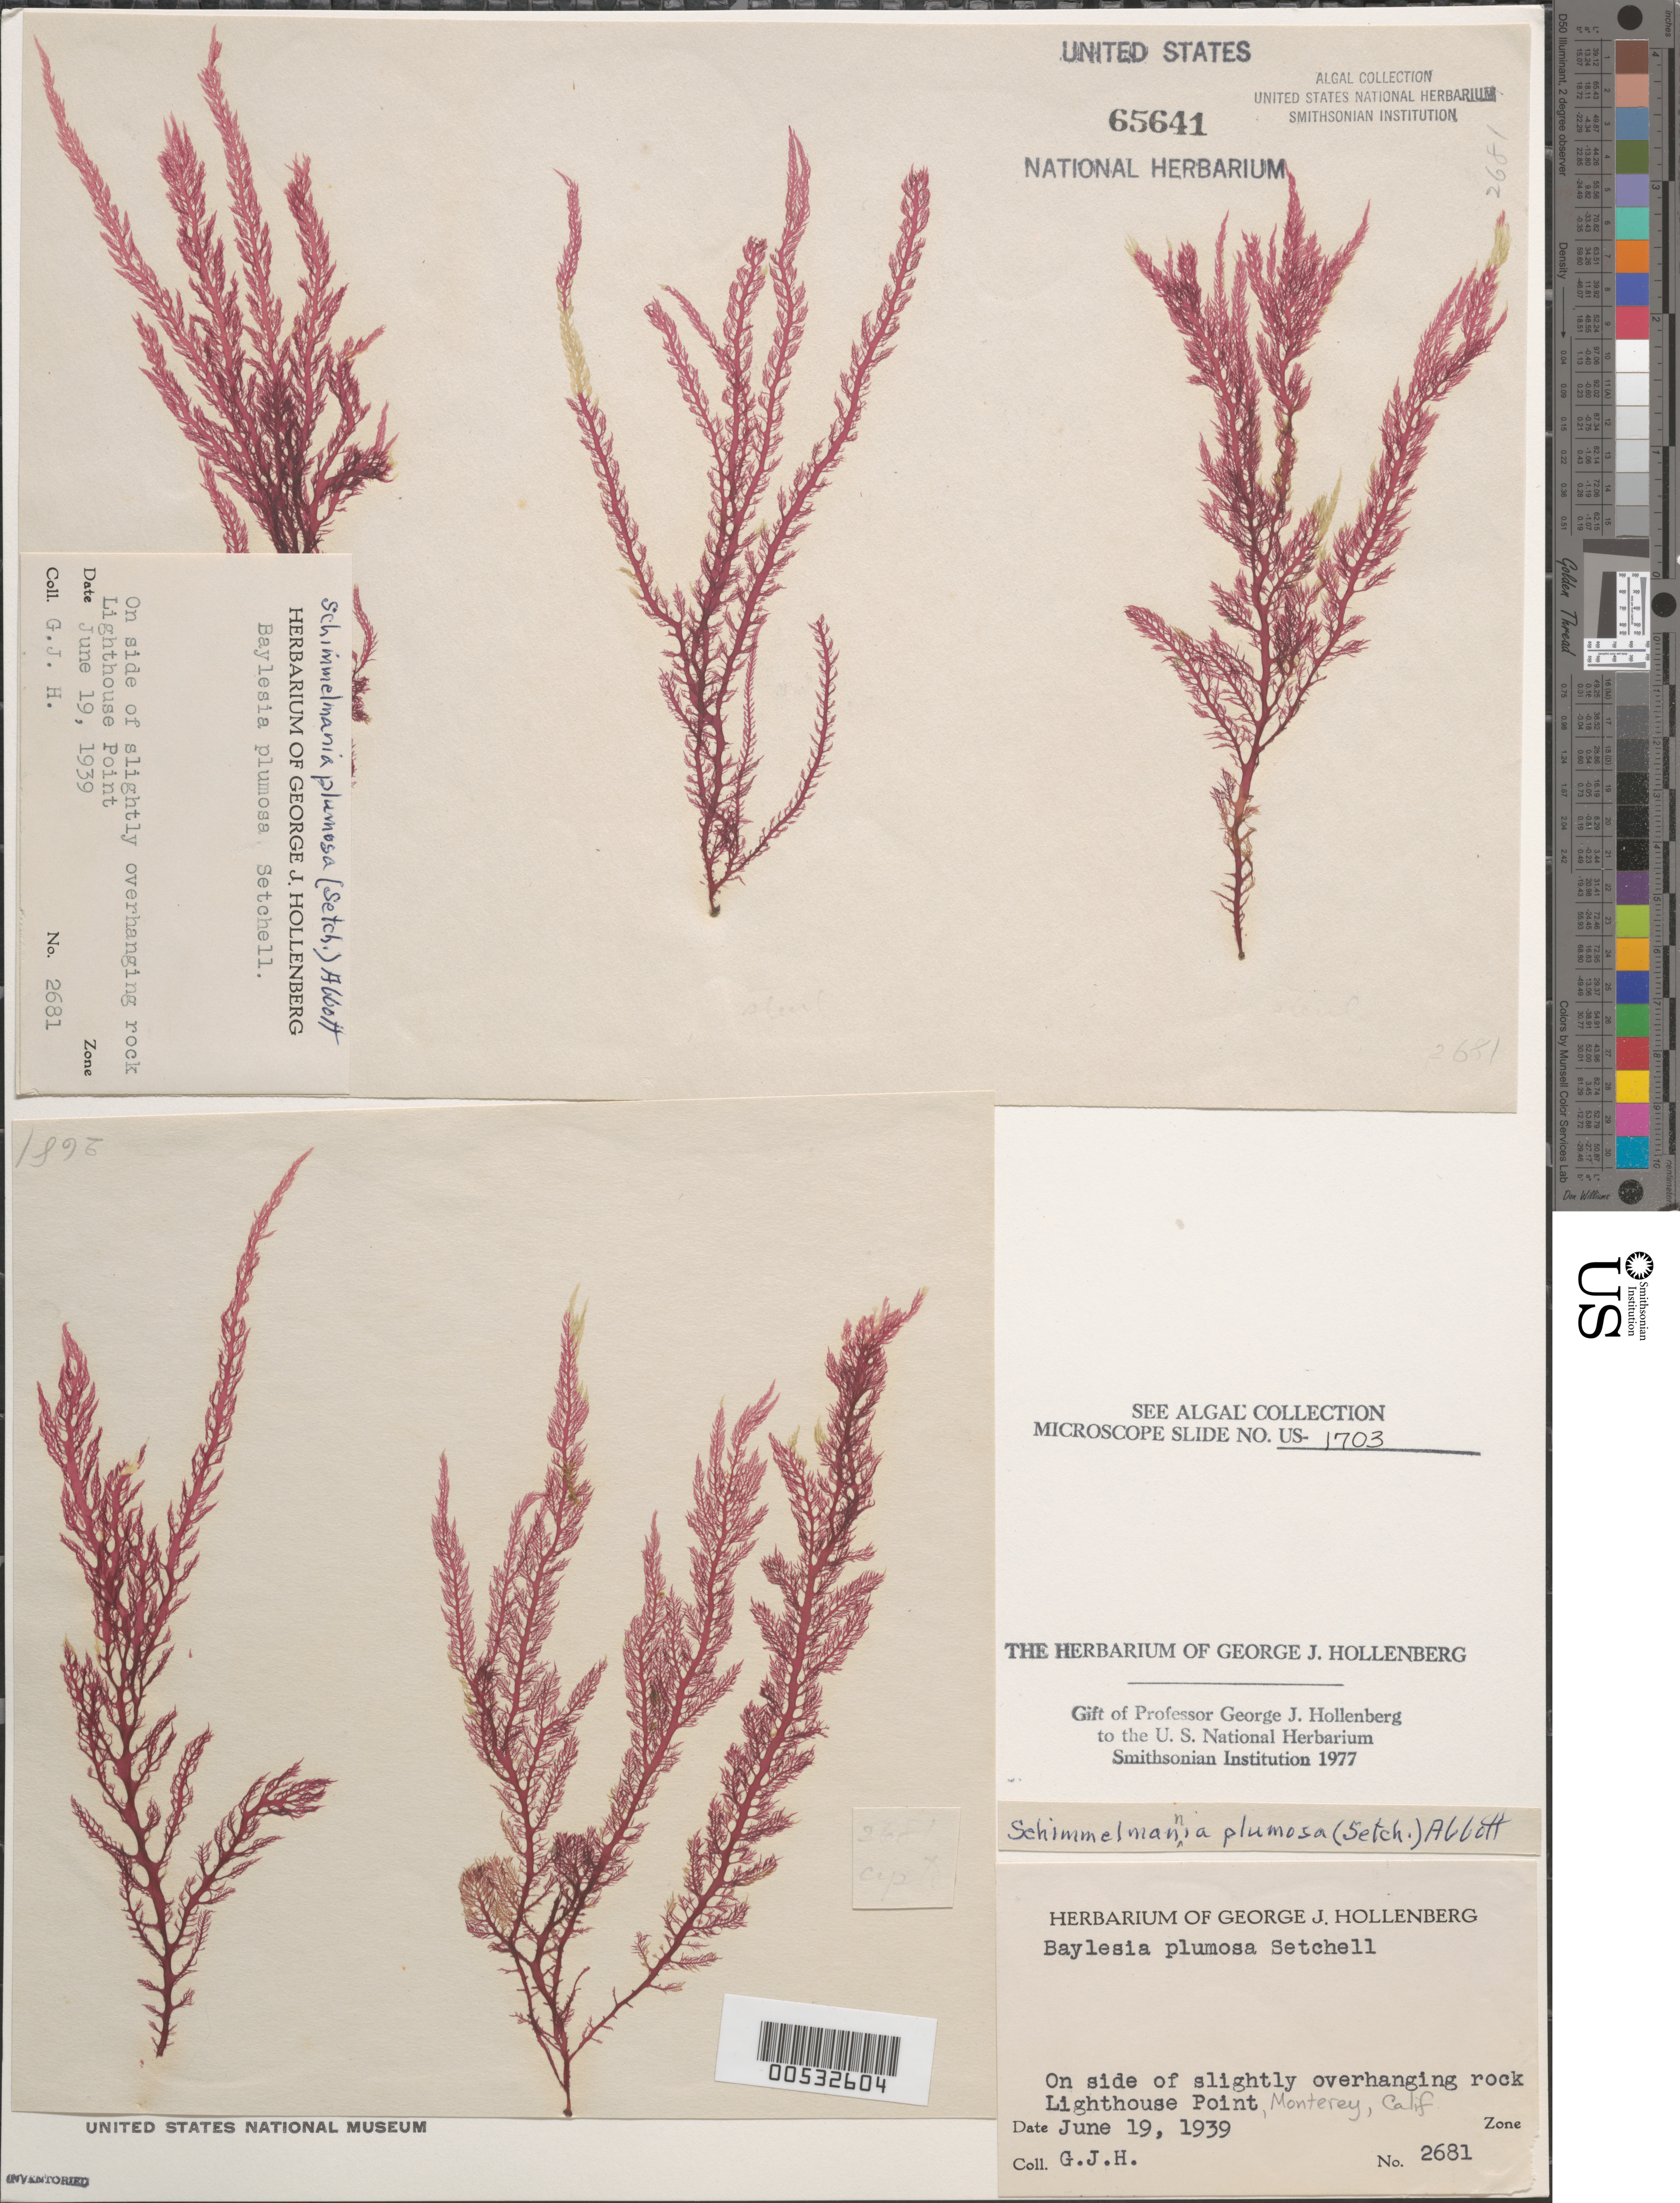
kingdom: Plantae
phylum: Rhodophyta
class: Florideophyceae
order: Gigartinales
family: Gloiosiphoniaceae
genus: Schimmelmannia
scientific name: Schimmelmannia plumosa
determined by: Hollenberg, George J.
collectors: G. Hollenberg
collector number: GJH 2681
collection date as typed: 19 Jun 1939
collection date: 1939-06-19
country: United States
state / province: California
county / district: Monterey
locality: Lighthouse Point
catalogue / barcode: US 65641